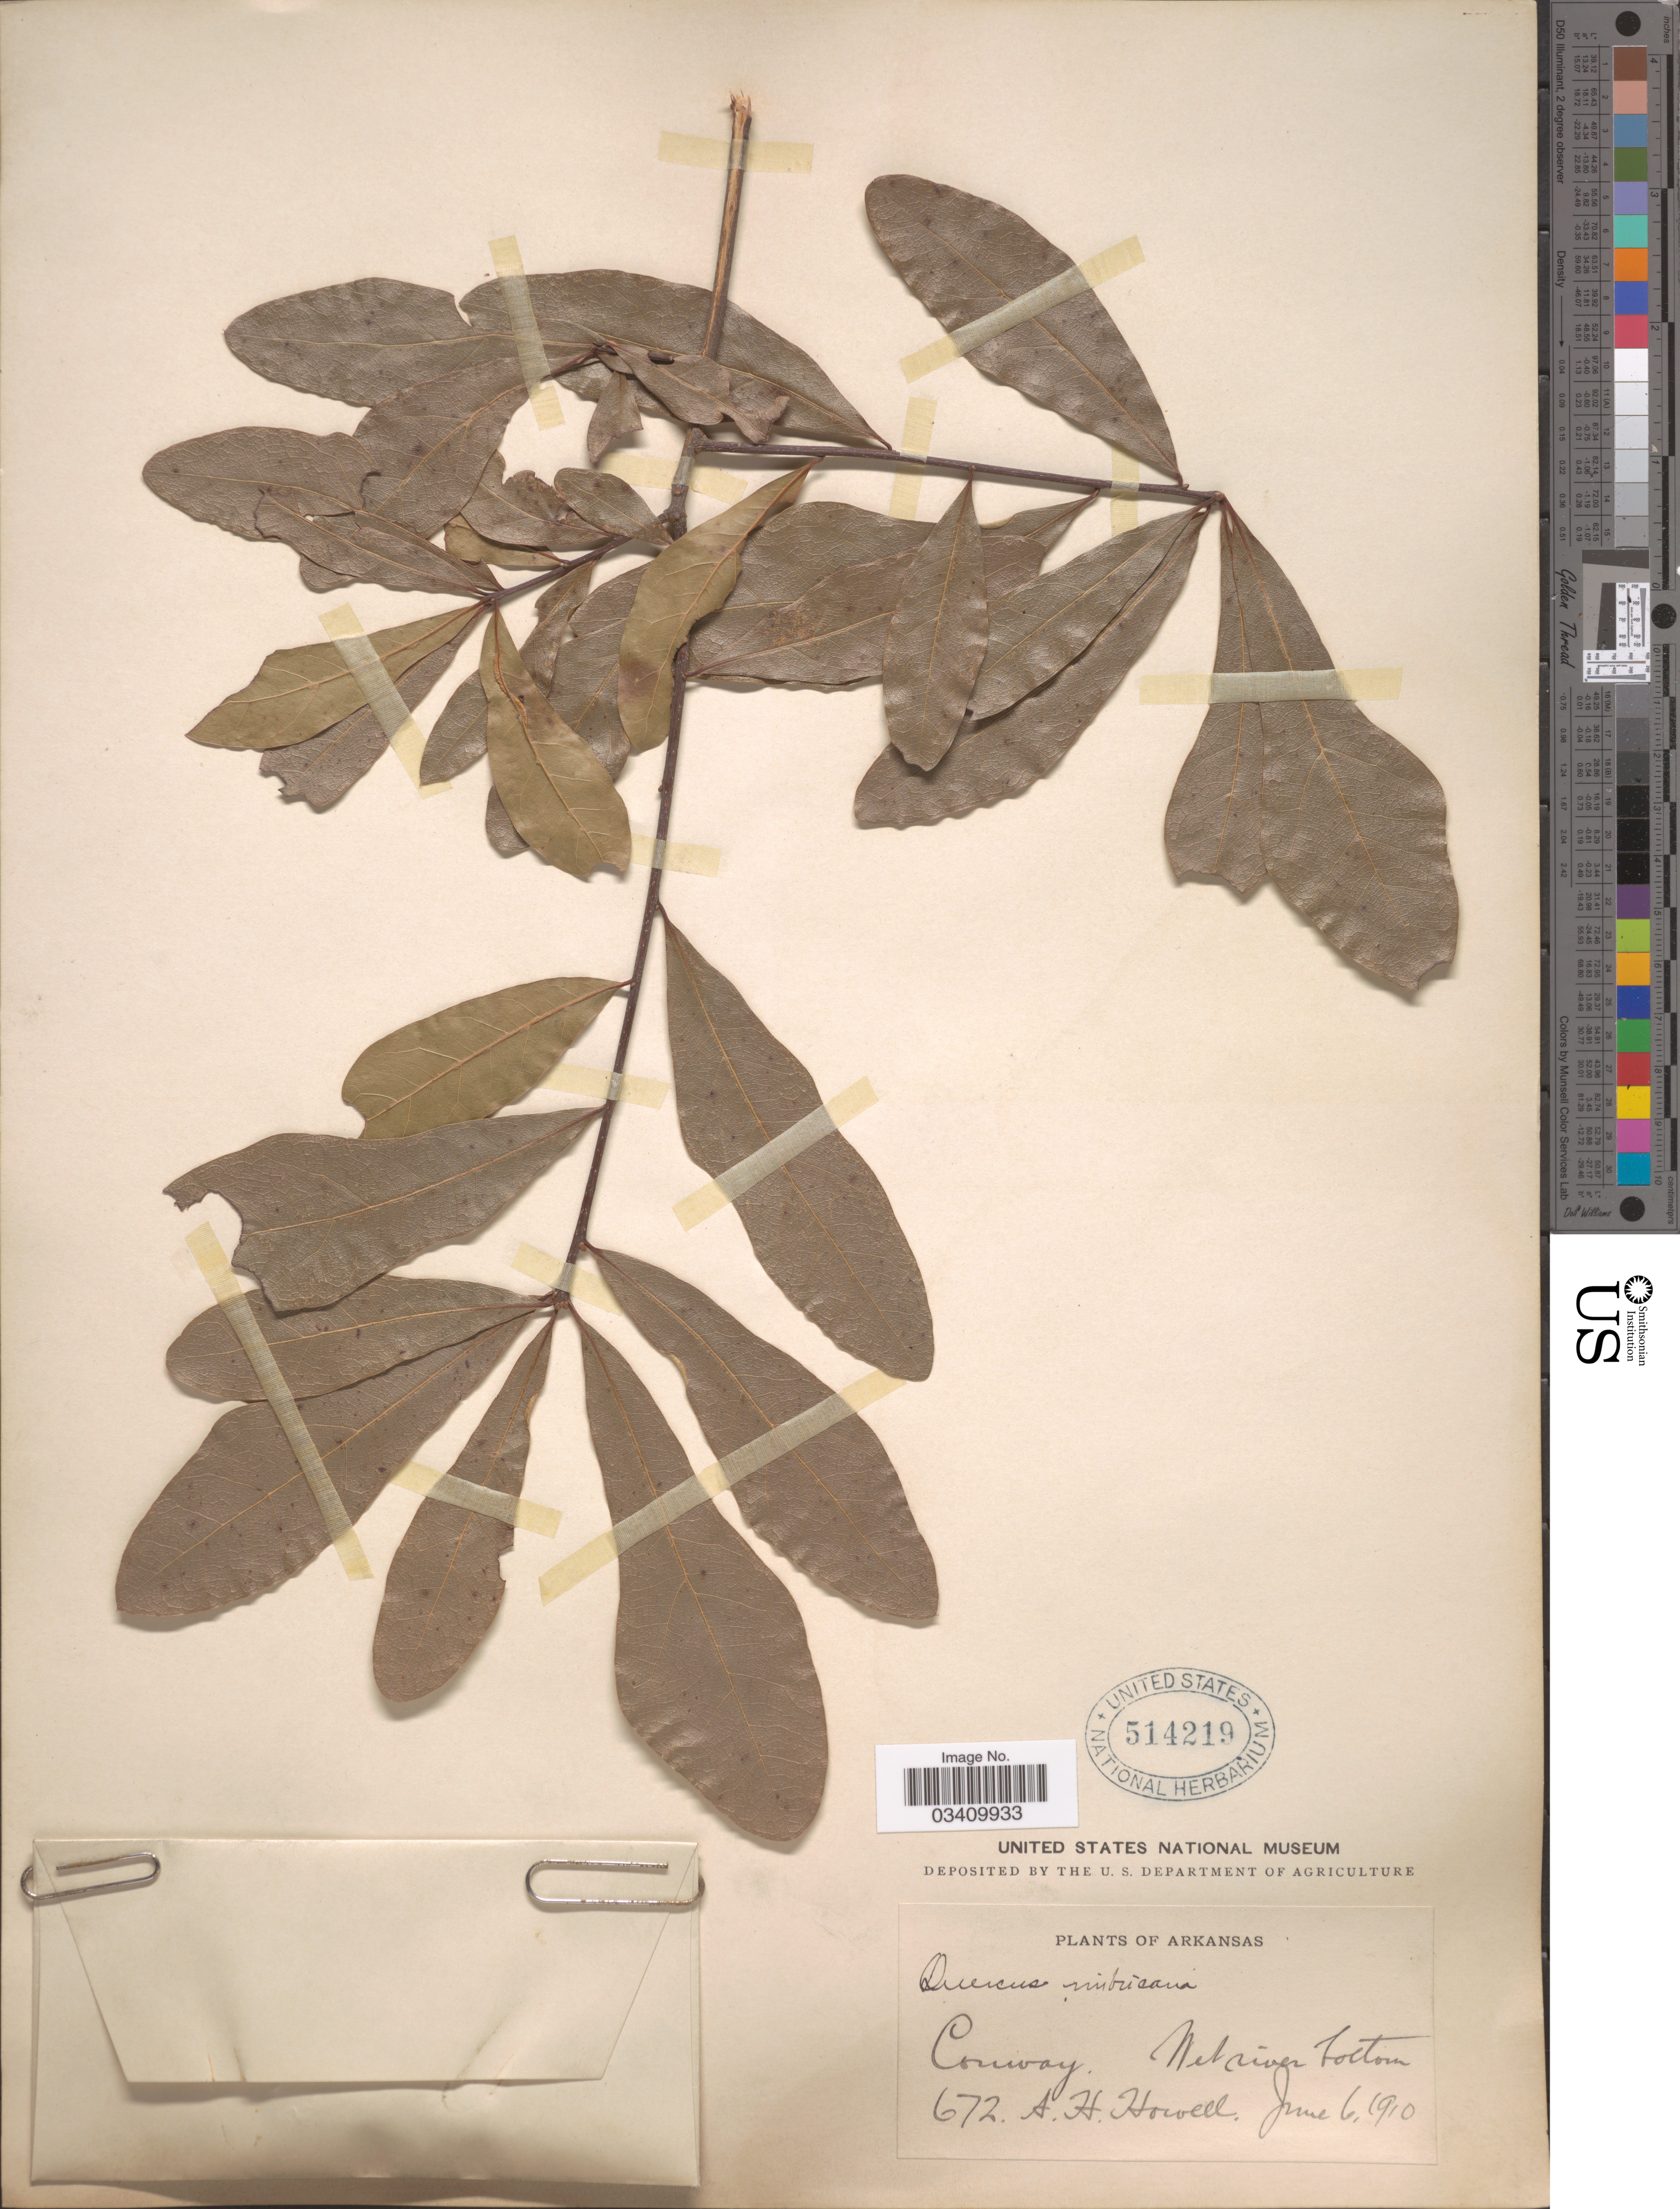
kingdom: Plantae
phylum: Tracheophyta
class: Magnoliopsida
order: Fagales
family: Fagaceae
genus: Quercus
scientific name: Quercus sp.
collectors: A. Howell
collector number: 672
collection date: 1910-06-06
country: United States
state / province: Arkansas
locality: Conway. Wet river bottom.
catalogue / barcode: US 514219